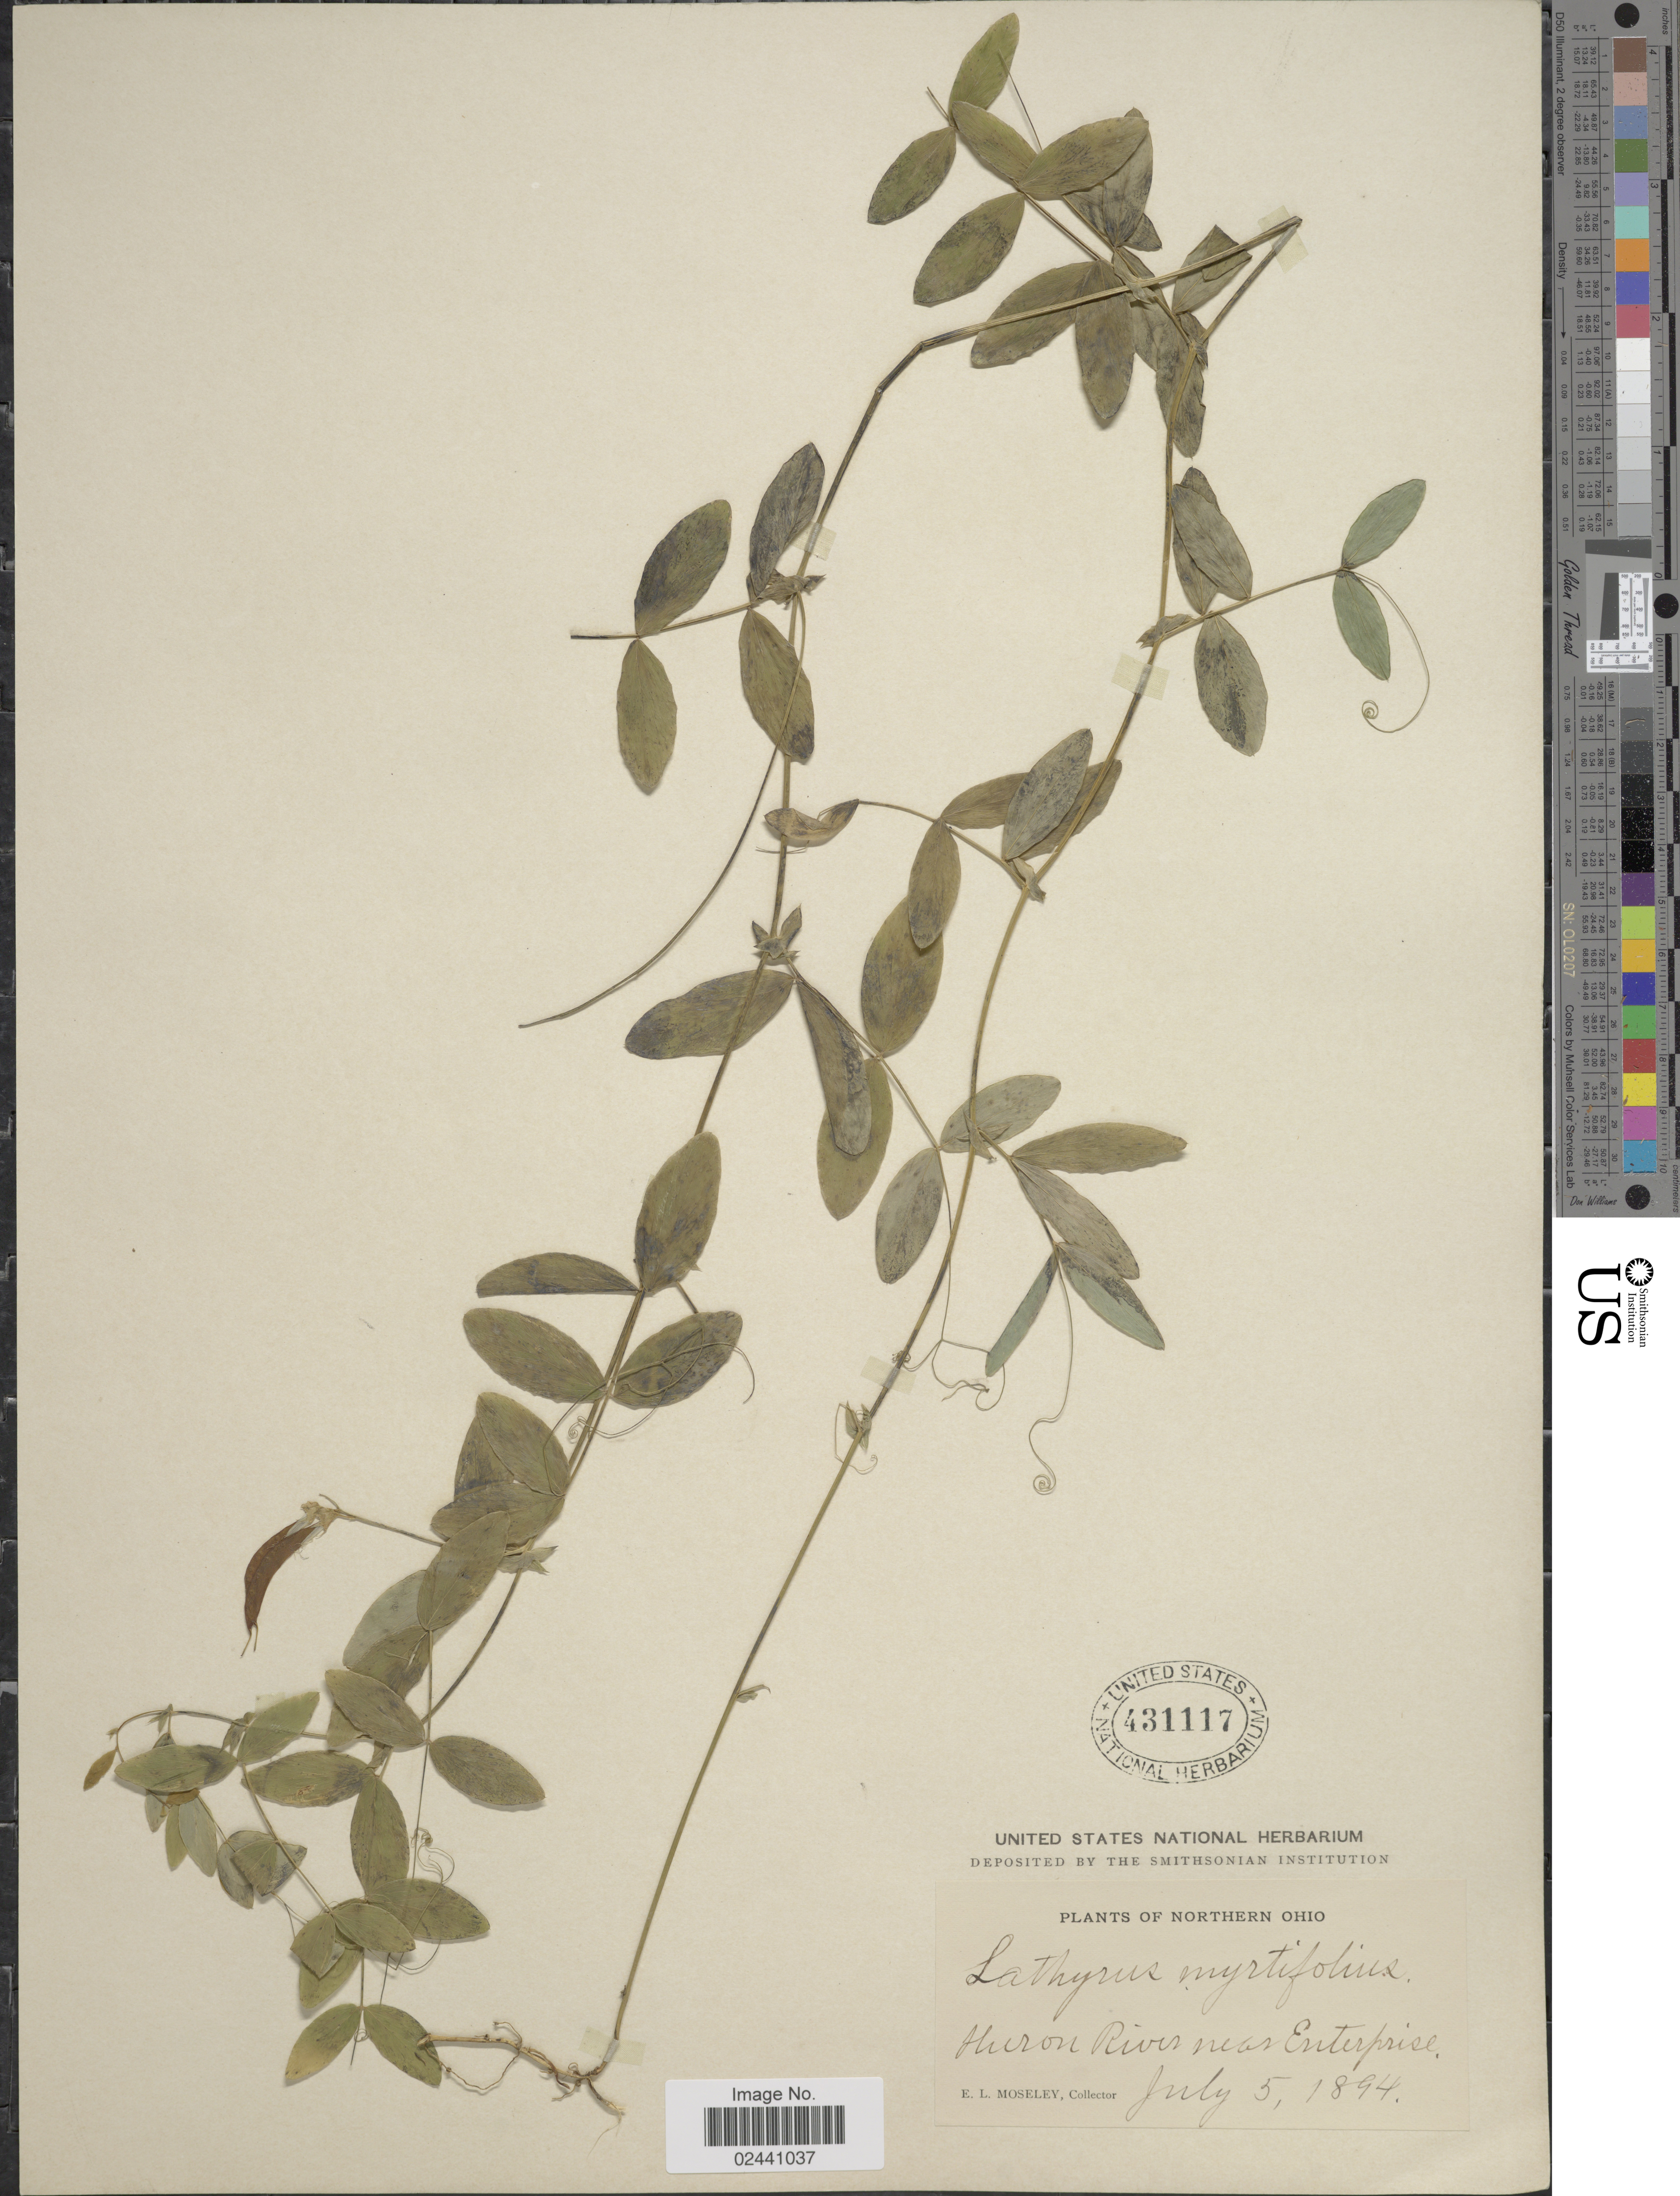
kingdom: Plantae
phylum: Tracheophyta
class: Magnoliopsida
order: Fabales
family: Fabaceae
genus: Lathyrus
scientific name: Lathyrus myrtifolius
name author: Willd.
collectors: E. Moseley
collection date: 1894-07-05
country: United States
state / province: Ohio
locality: Northern Ohio. Huron River near Enterprise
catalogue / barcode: US 431117